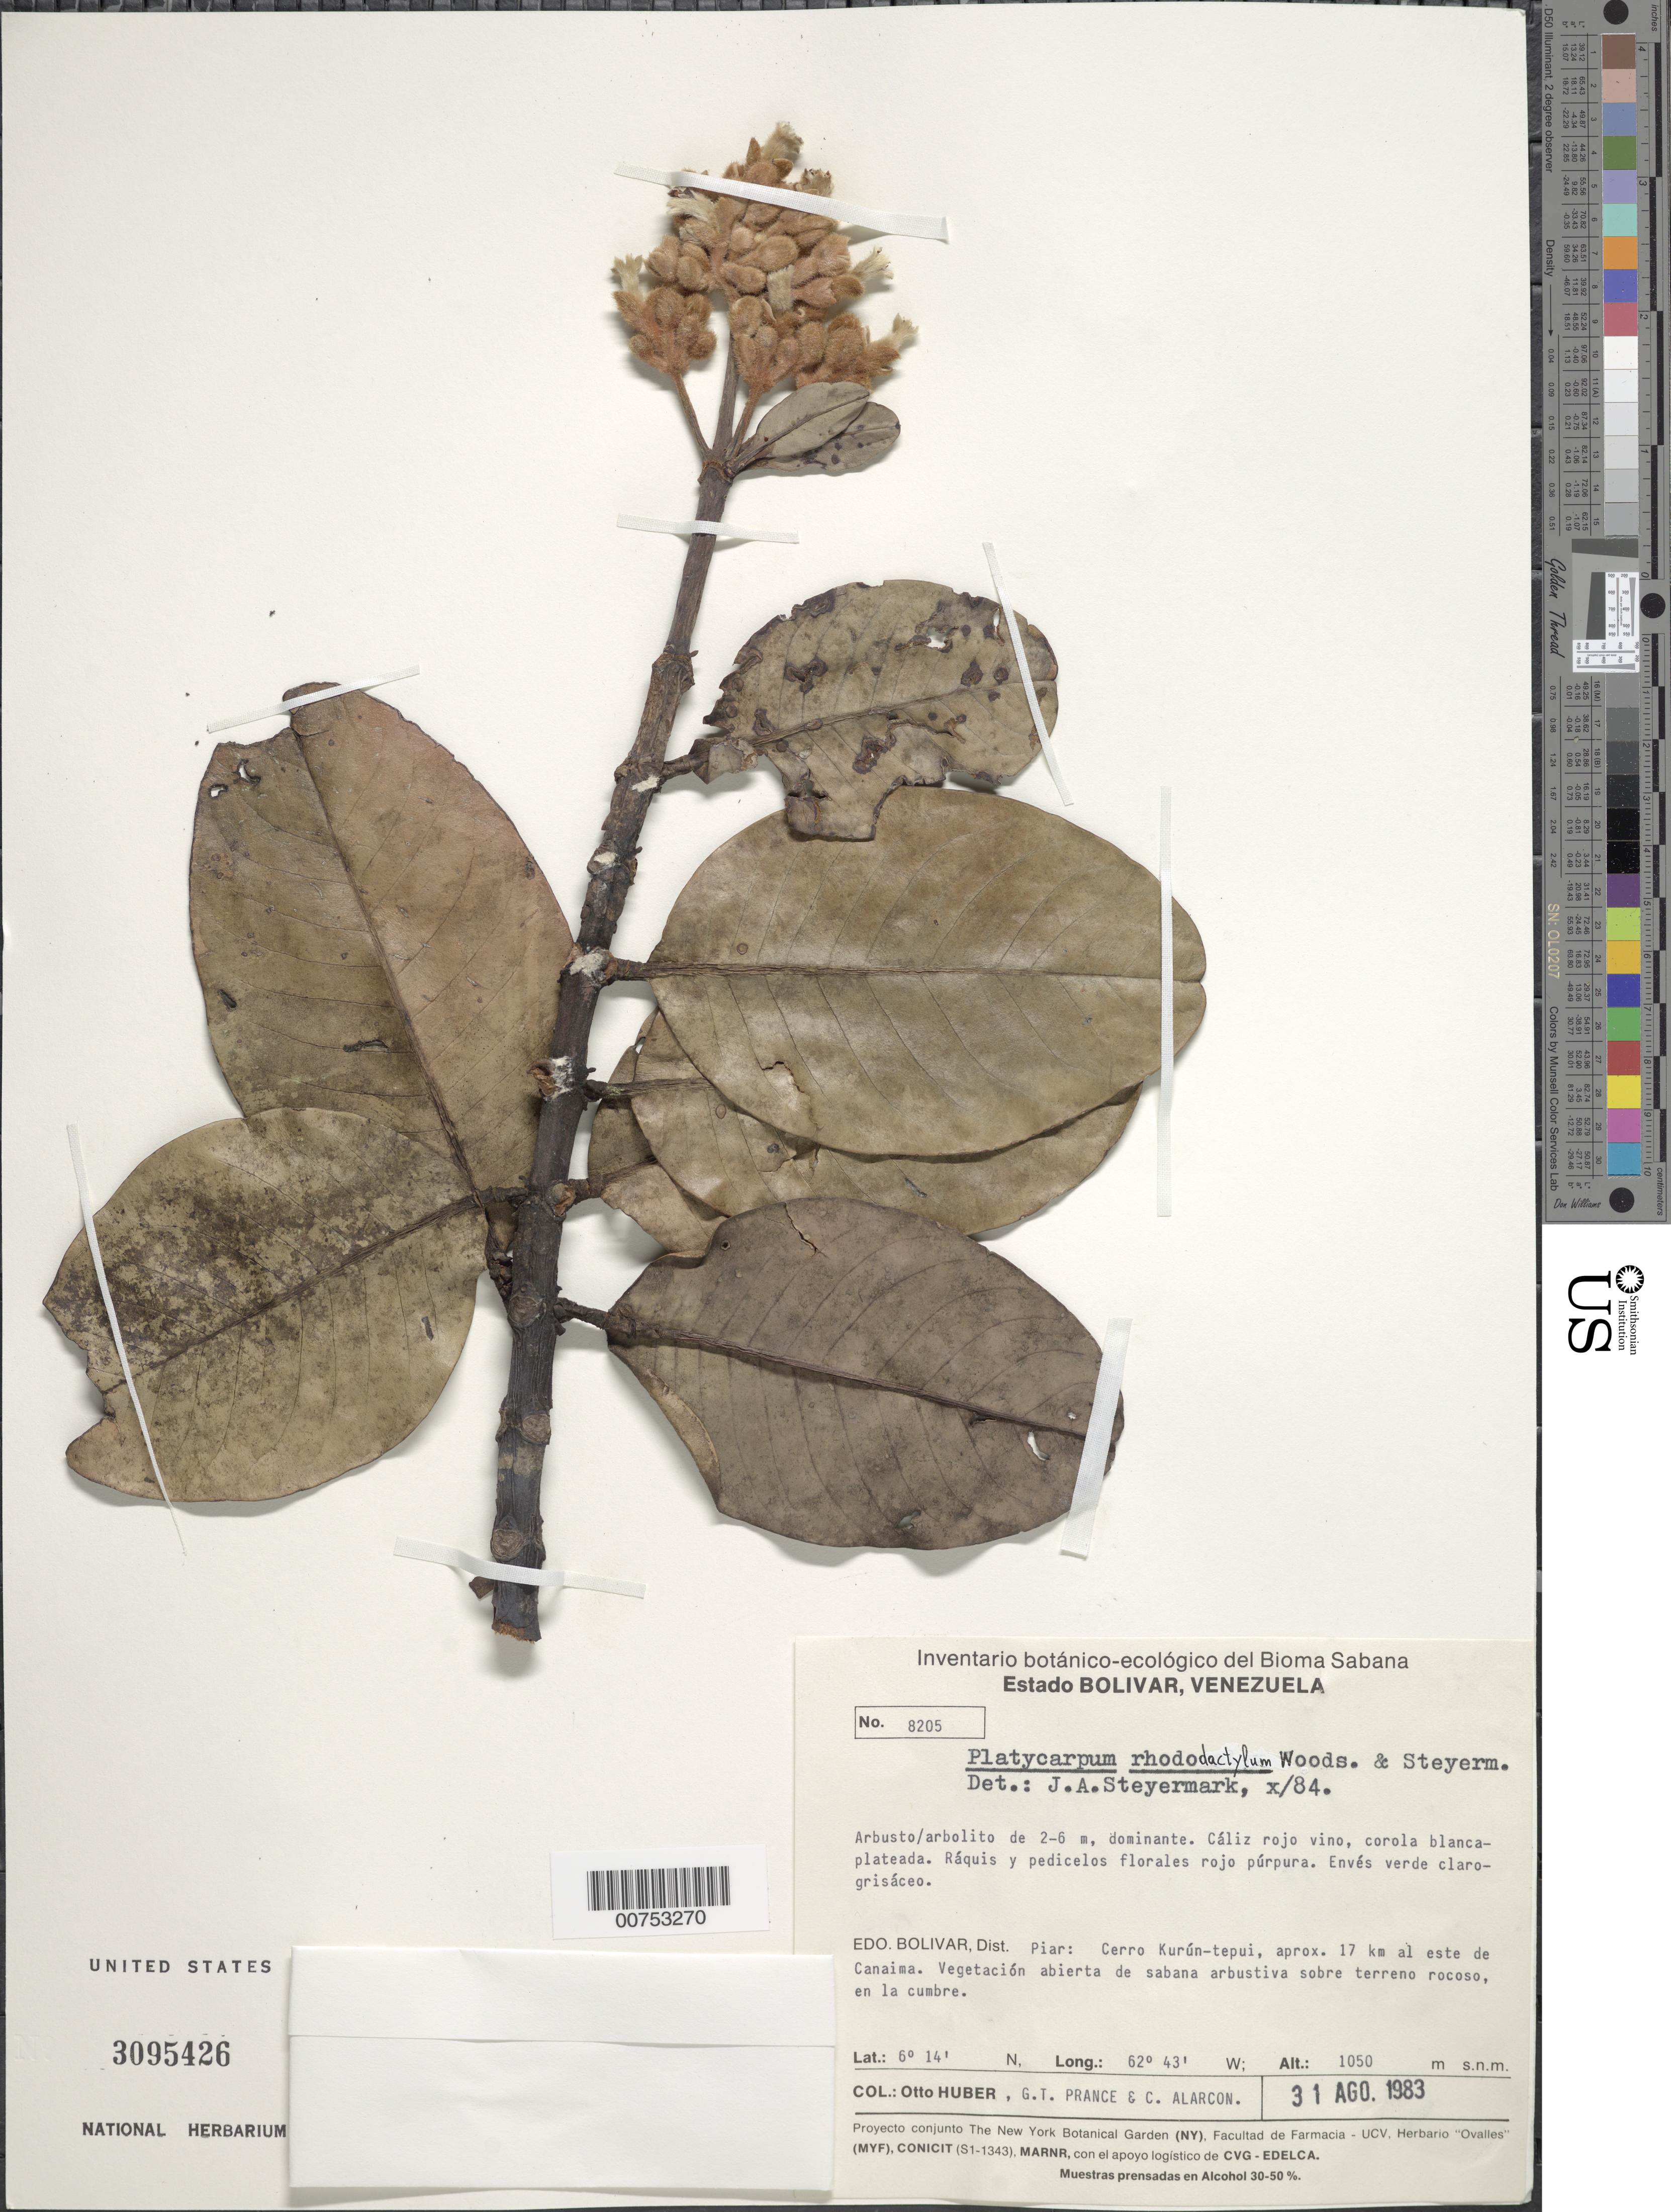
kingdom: Plantae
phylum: Tracheophyta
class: Magnoliopsida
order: Gentianales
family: Rubiaceae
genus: Platycarpum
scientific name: Platycarpum rhododactylum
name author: Woodson & Steyerm.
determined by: Huber, Otto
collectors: O. Huber, G. T. Prance & C. Alarcon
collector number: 8205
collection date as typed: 31-Aug-83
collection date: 1983-08-31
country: Venezuela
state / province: Bolívar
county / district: Piar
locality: Cerro Kurun-tepuí, aprox 17 km al este de Canaima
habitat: Vegetación abierta de sabana arbustiva sobre terreno rocoso, en la cumbre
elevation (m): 1050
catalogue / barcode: US 3095426